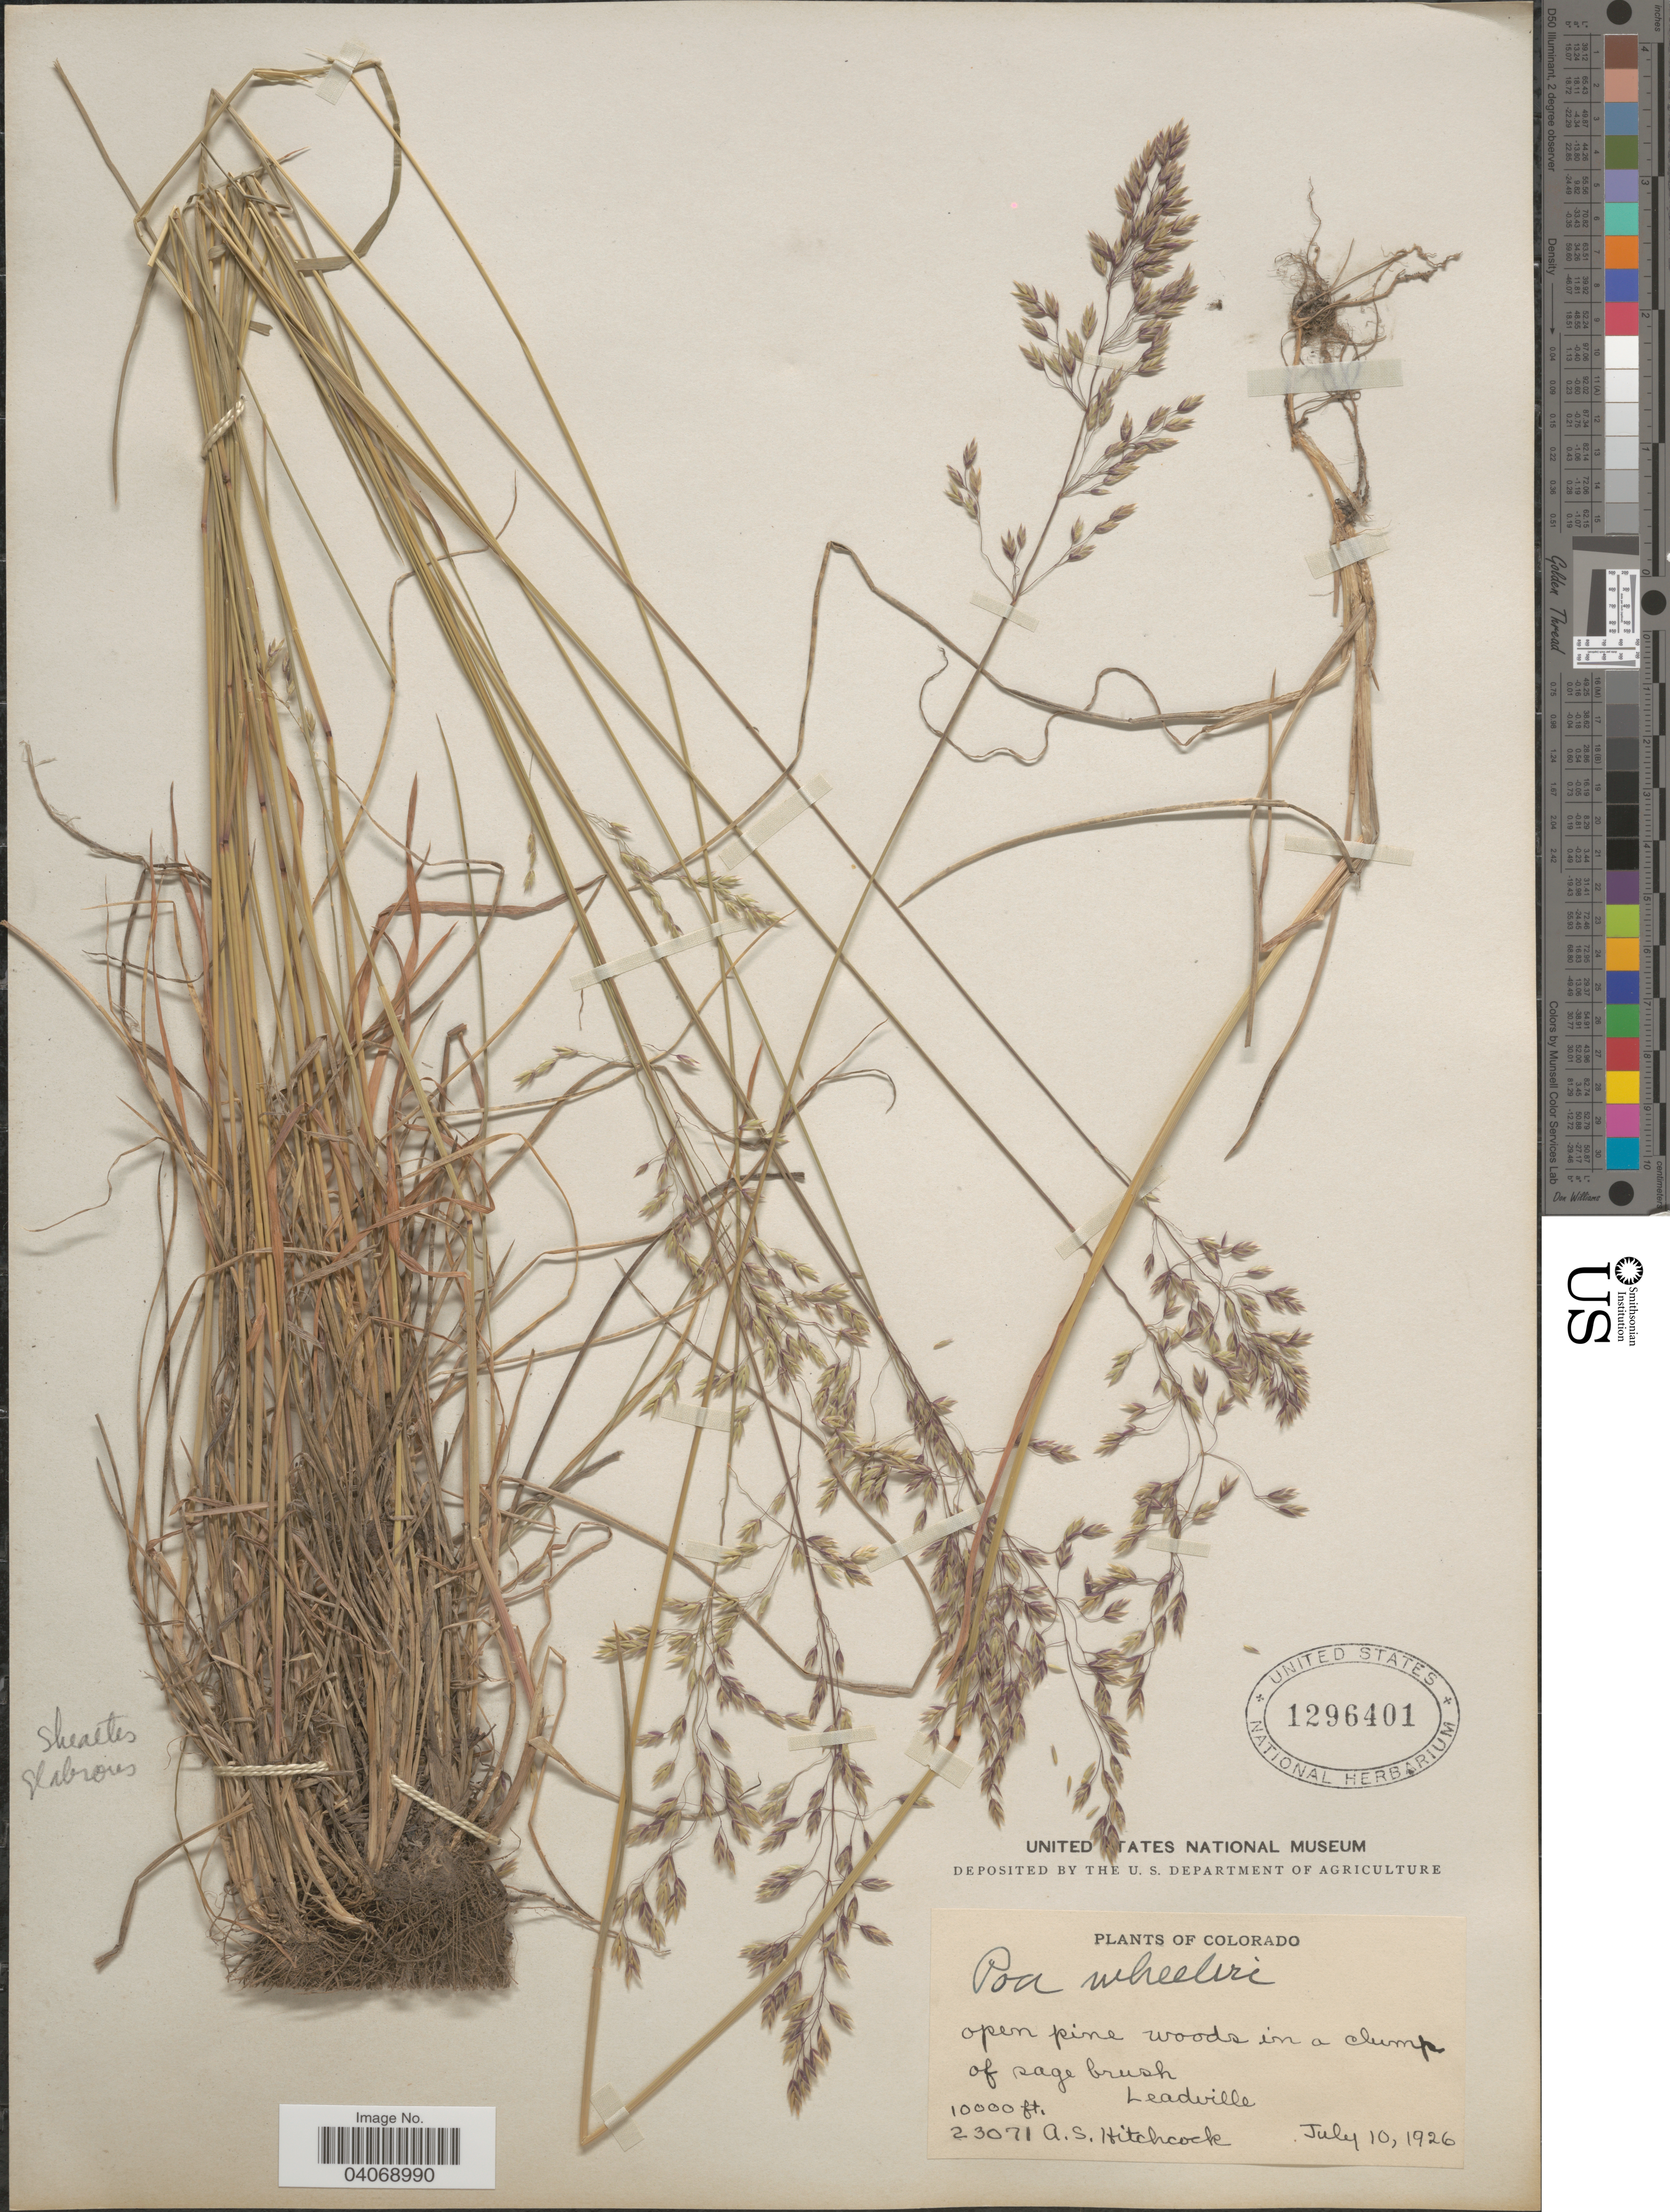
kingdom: Plantae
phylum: Tracheophyta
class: Liliopsida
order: Poales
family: Poaceae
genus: Poa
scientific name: Poa wheeleri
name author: Vasey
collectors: A. S. Hitchcock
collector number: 23071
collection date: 1926-07-10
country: United States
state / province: Colorado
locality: Open pine woods in a clump of sage brush. Leadville.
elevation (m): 3048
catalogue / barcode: US 1296401